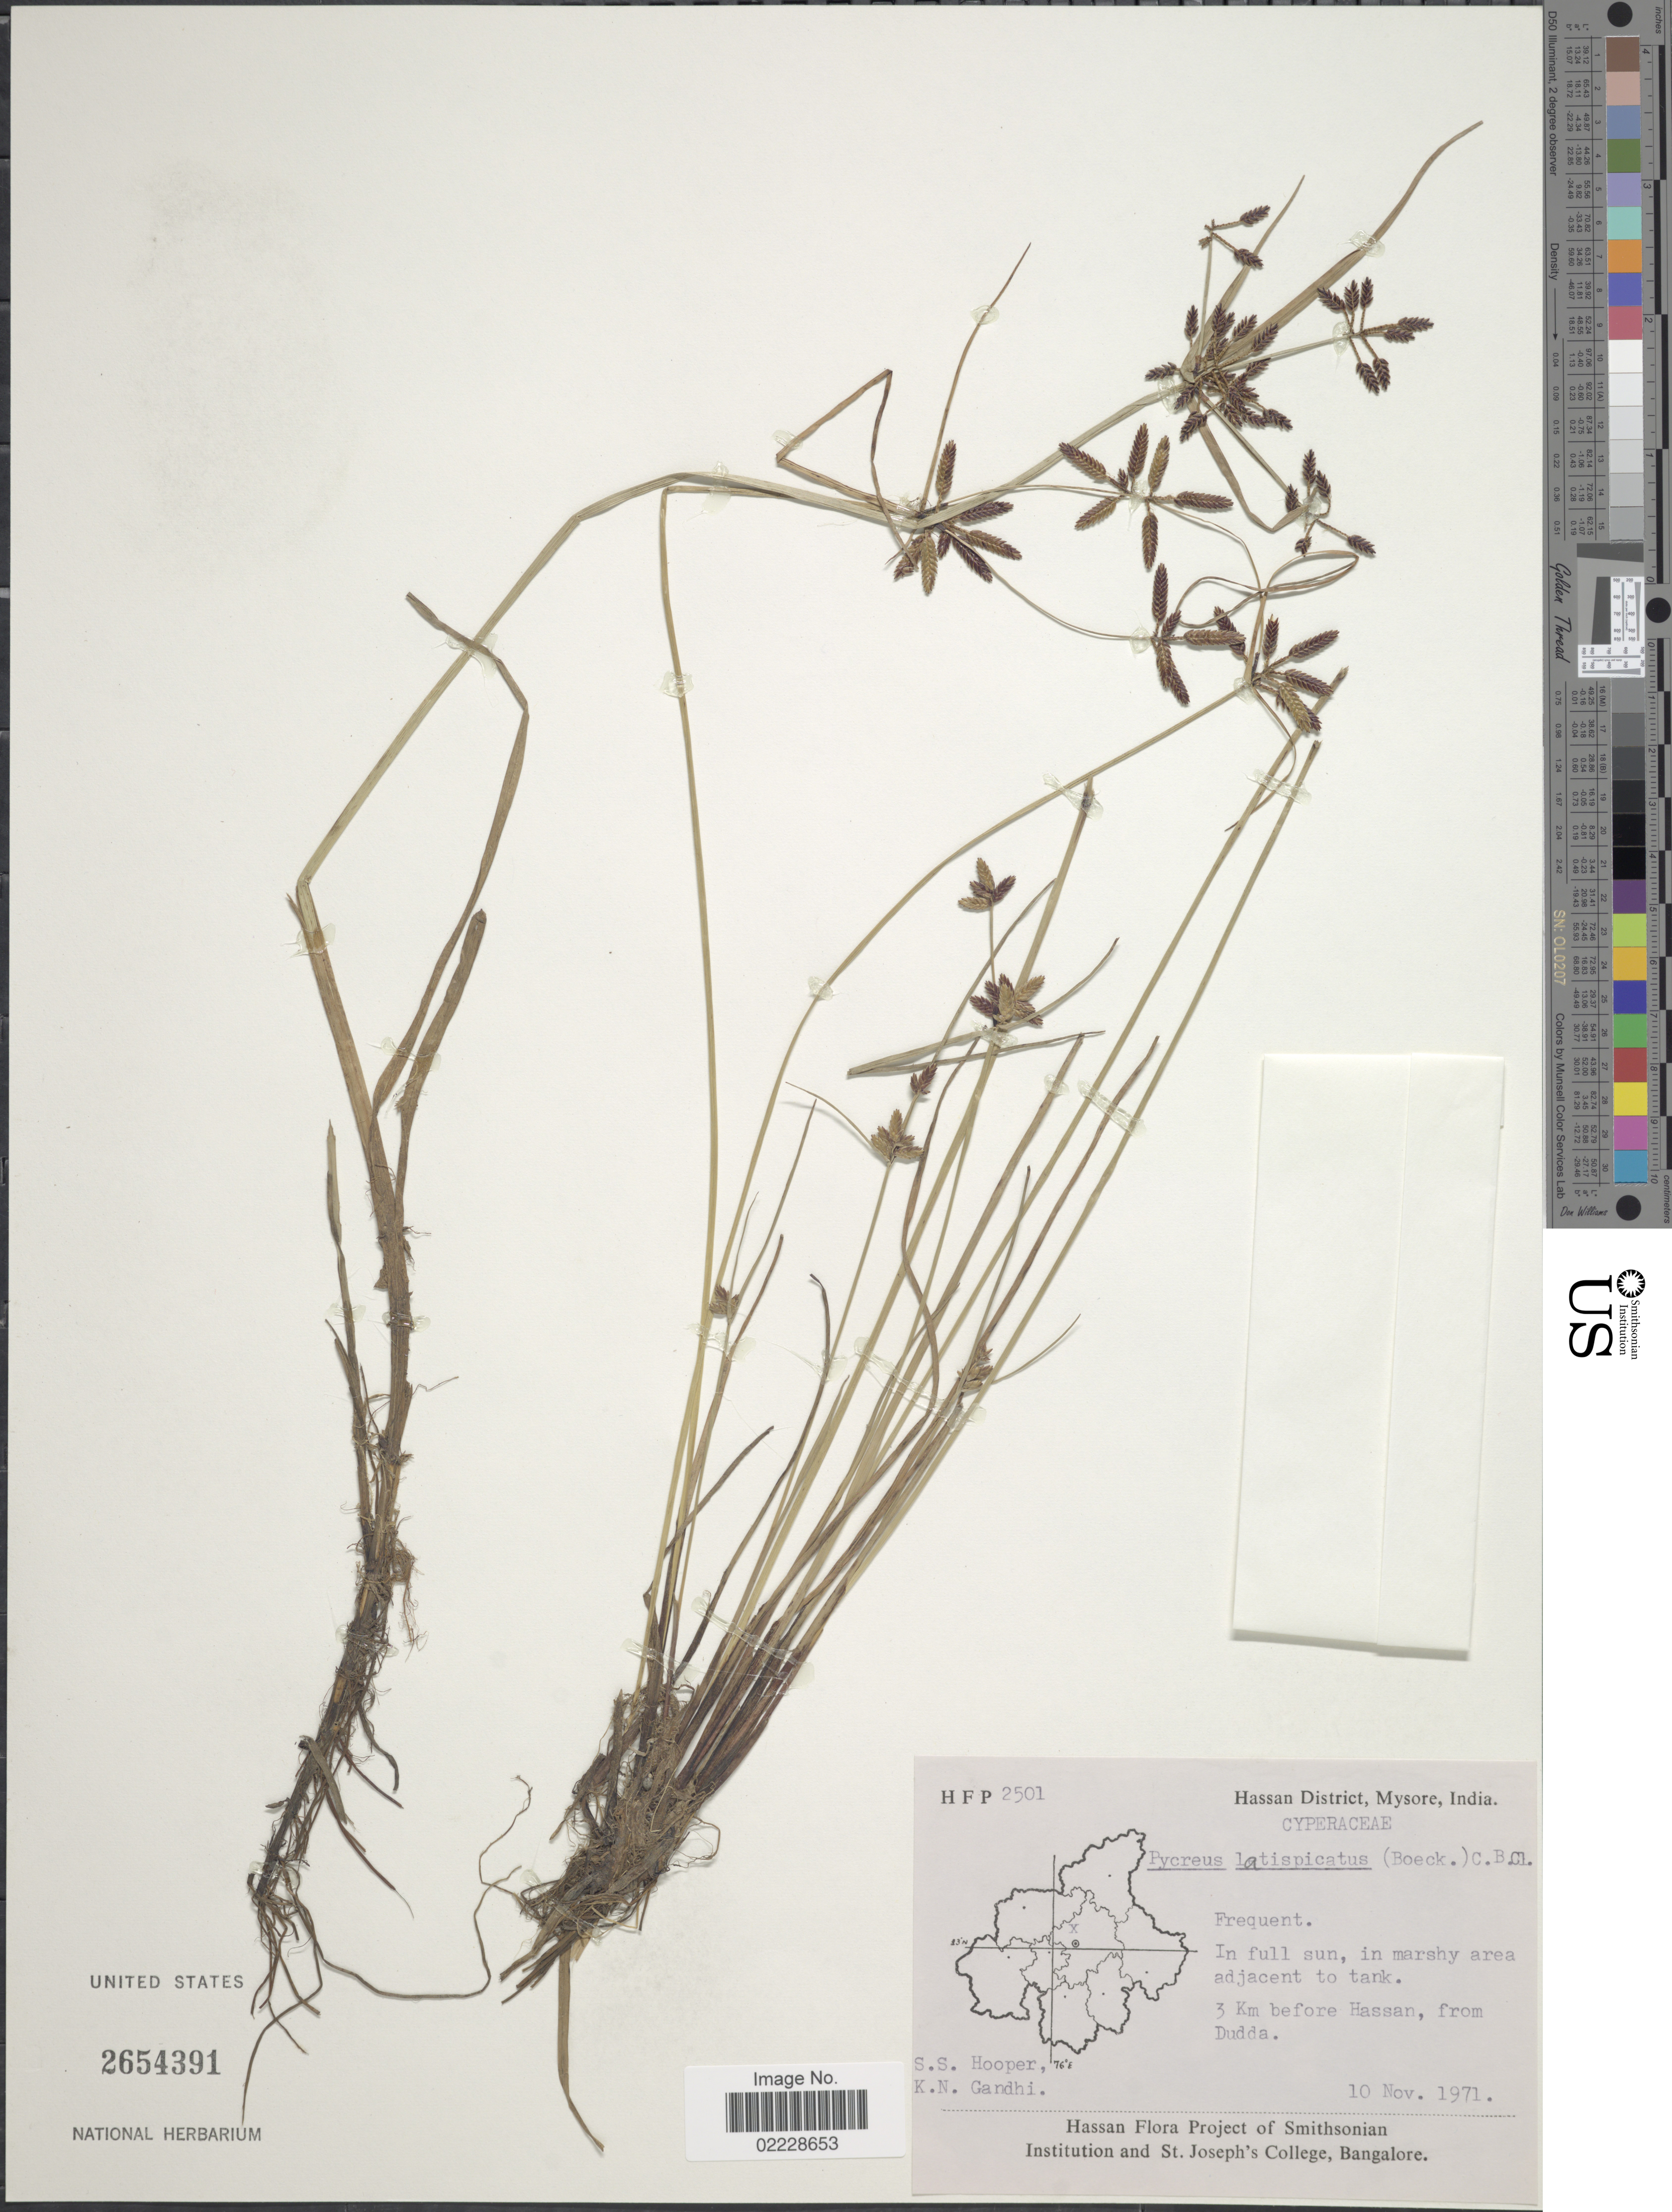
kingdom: Plantae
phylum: Tracheophyta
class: Liliopsida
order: Poales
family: Cyperaceae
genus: Cyperus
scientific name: Cyperus diaphanus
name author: Schrad.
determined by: Strong, Mark T., (BOT), Smithsonian Institution - National Museum of Natural History (UNITED STATES)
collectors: S. S. Hooper & K. N. Gandhi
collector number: HFP2501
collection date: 1971-11-10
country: India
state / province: Karnataka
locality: Hassan District, Mysore, India. 3 Km before Hassan, from Dudda.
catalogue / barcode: US 2654391